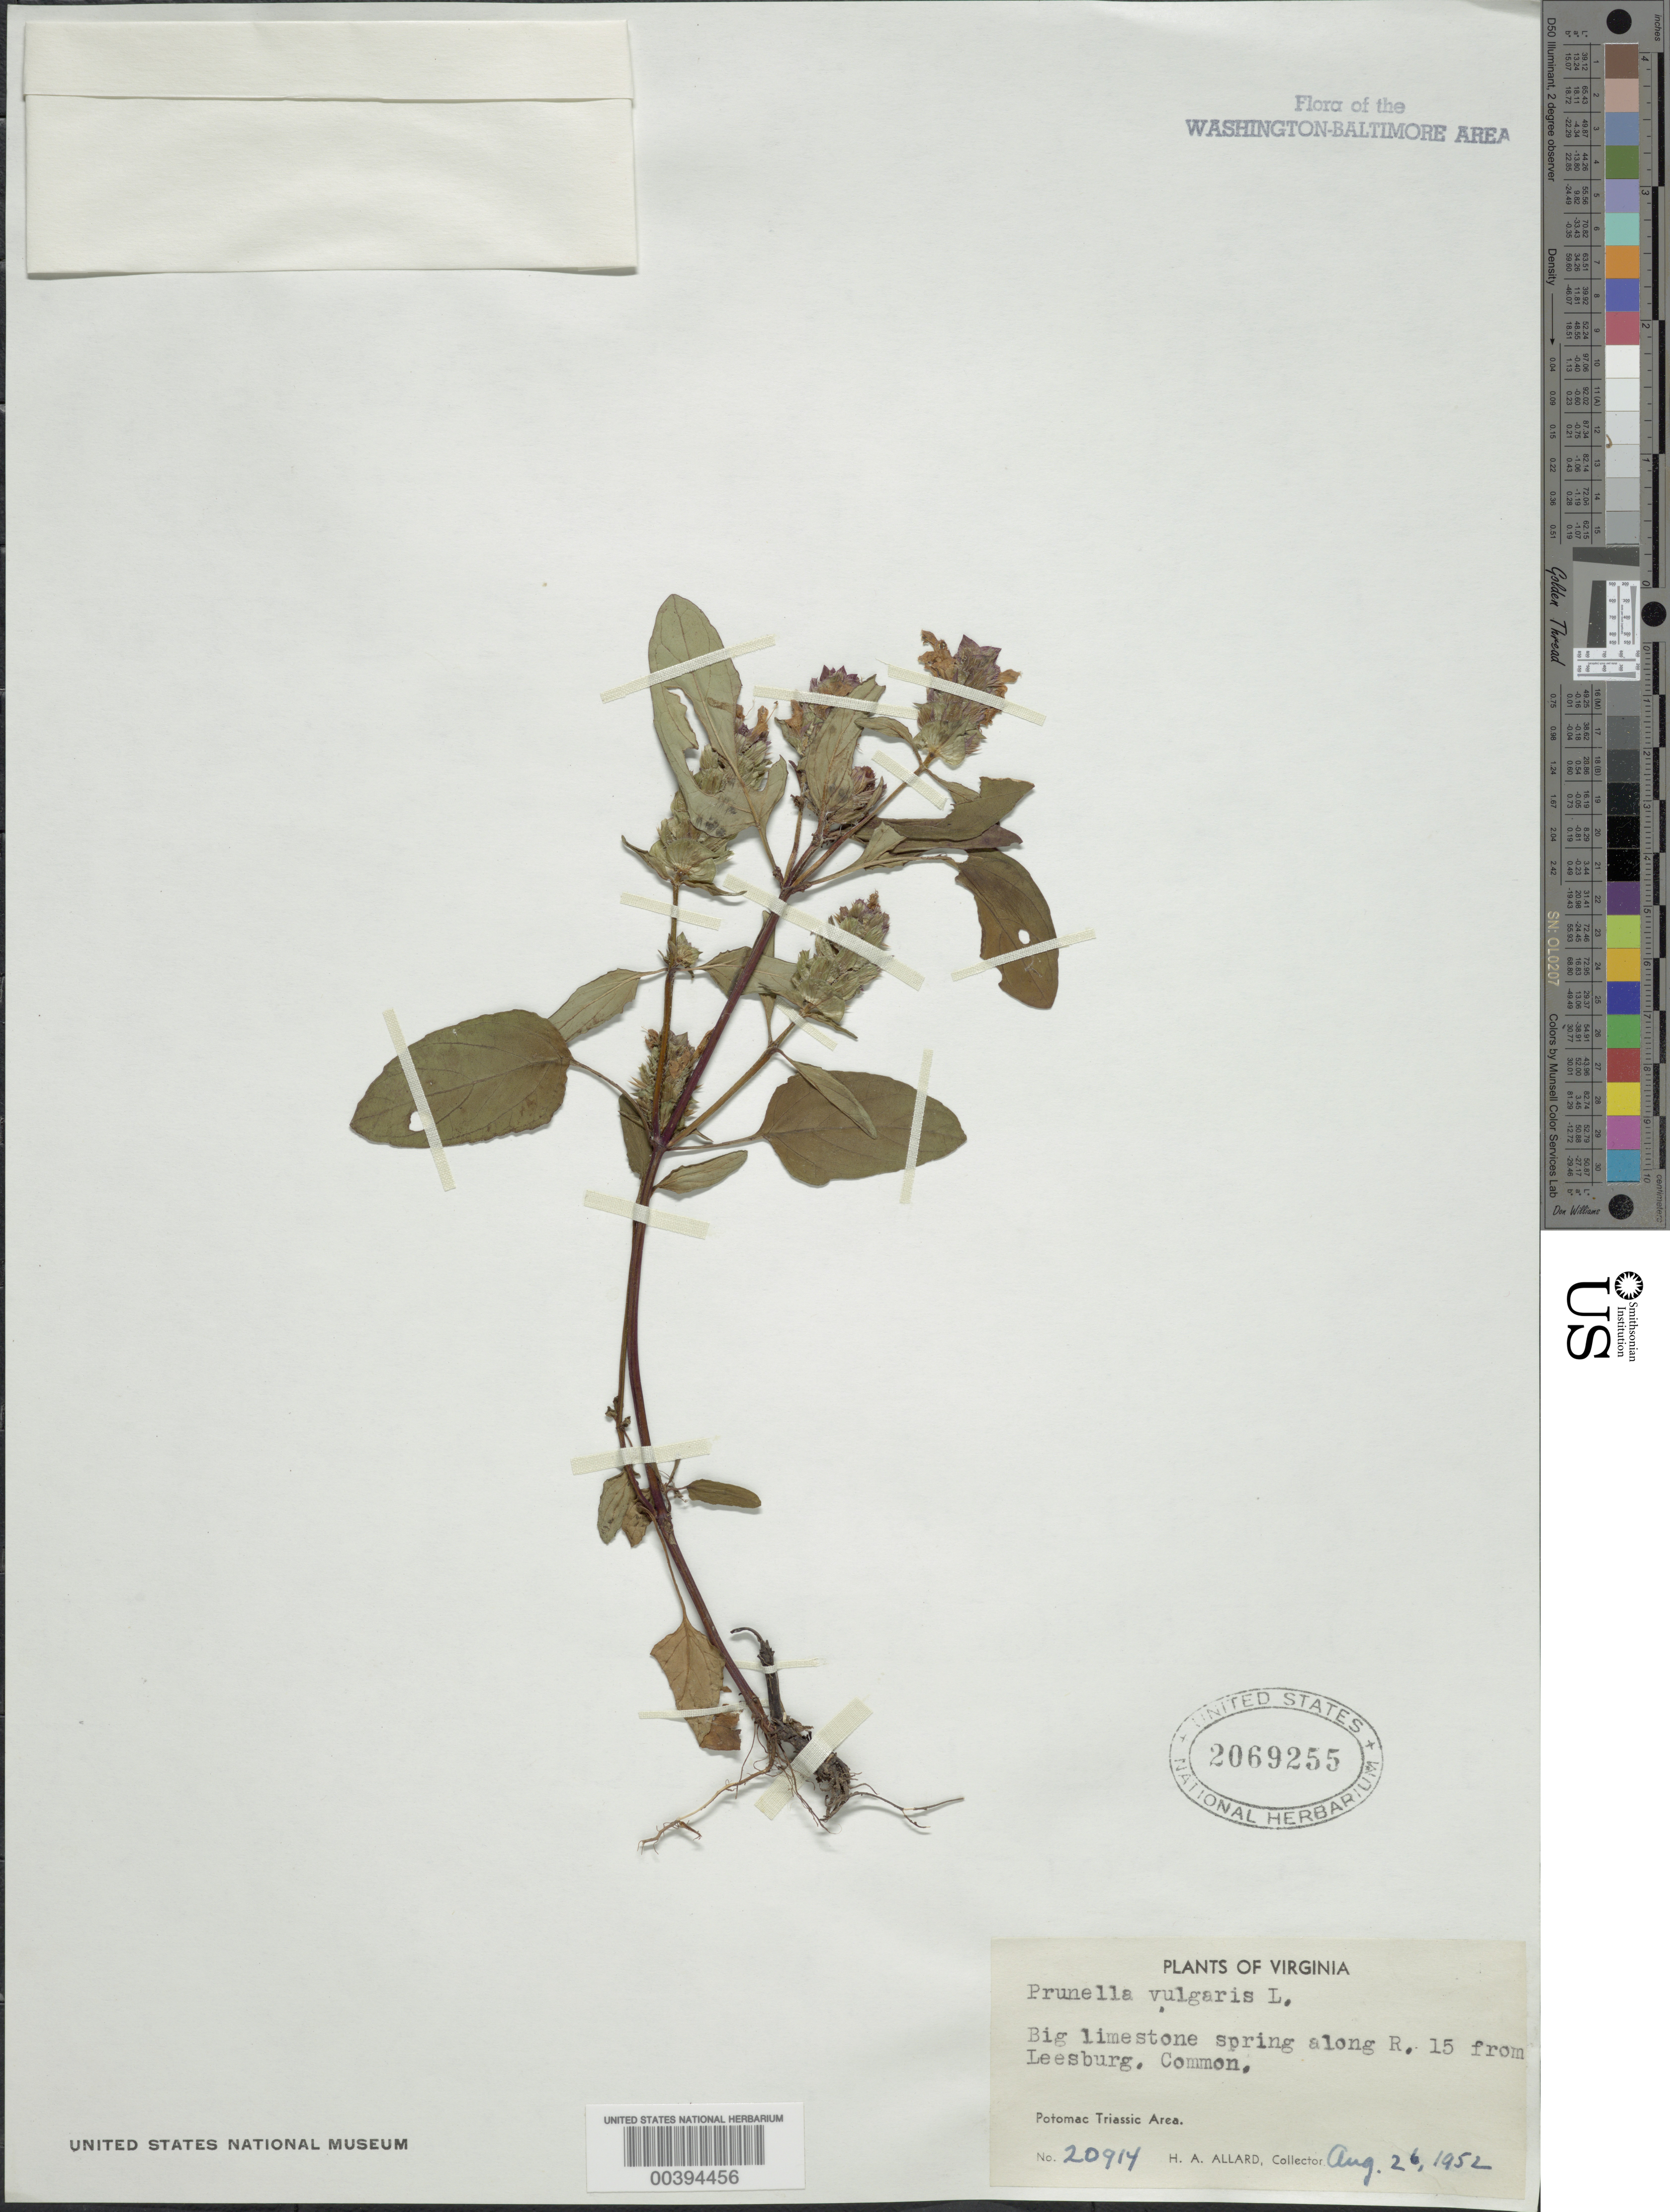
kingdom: Plantae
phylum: Tracheophyta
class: Magnoliopsida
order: Lamiales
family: Lamiaceae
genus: Prunella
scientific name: Prunella vulgaris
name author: L.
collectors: H. A. Allard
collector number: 20914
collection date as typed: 26 Aug 1952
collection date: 1952-08-26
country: United States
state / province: Virginia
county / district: Loudoun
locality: Along Route 15 by Leesburg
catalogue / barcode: US 2069255